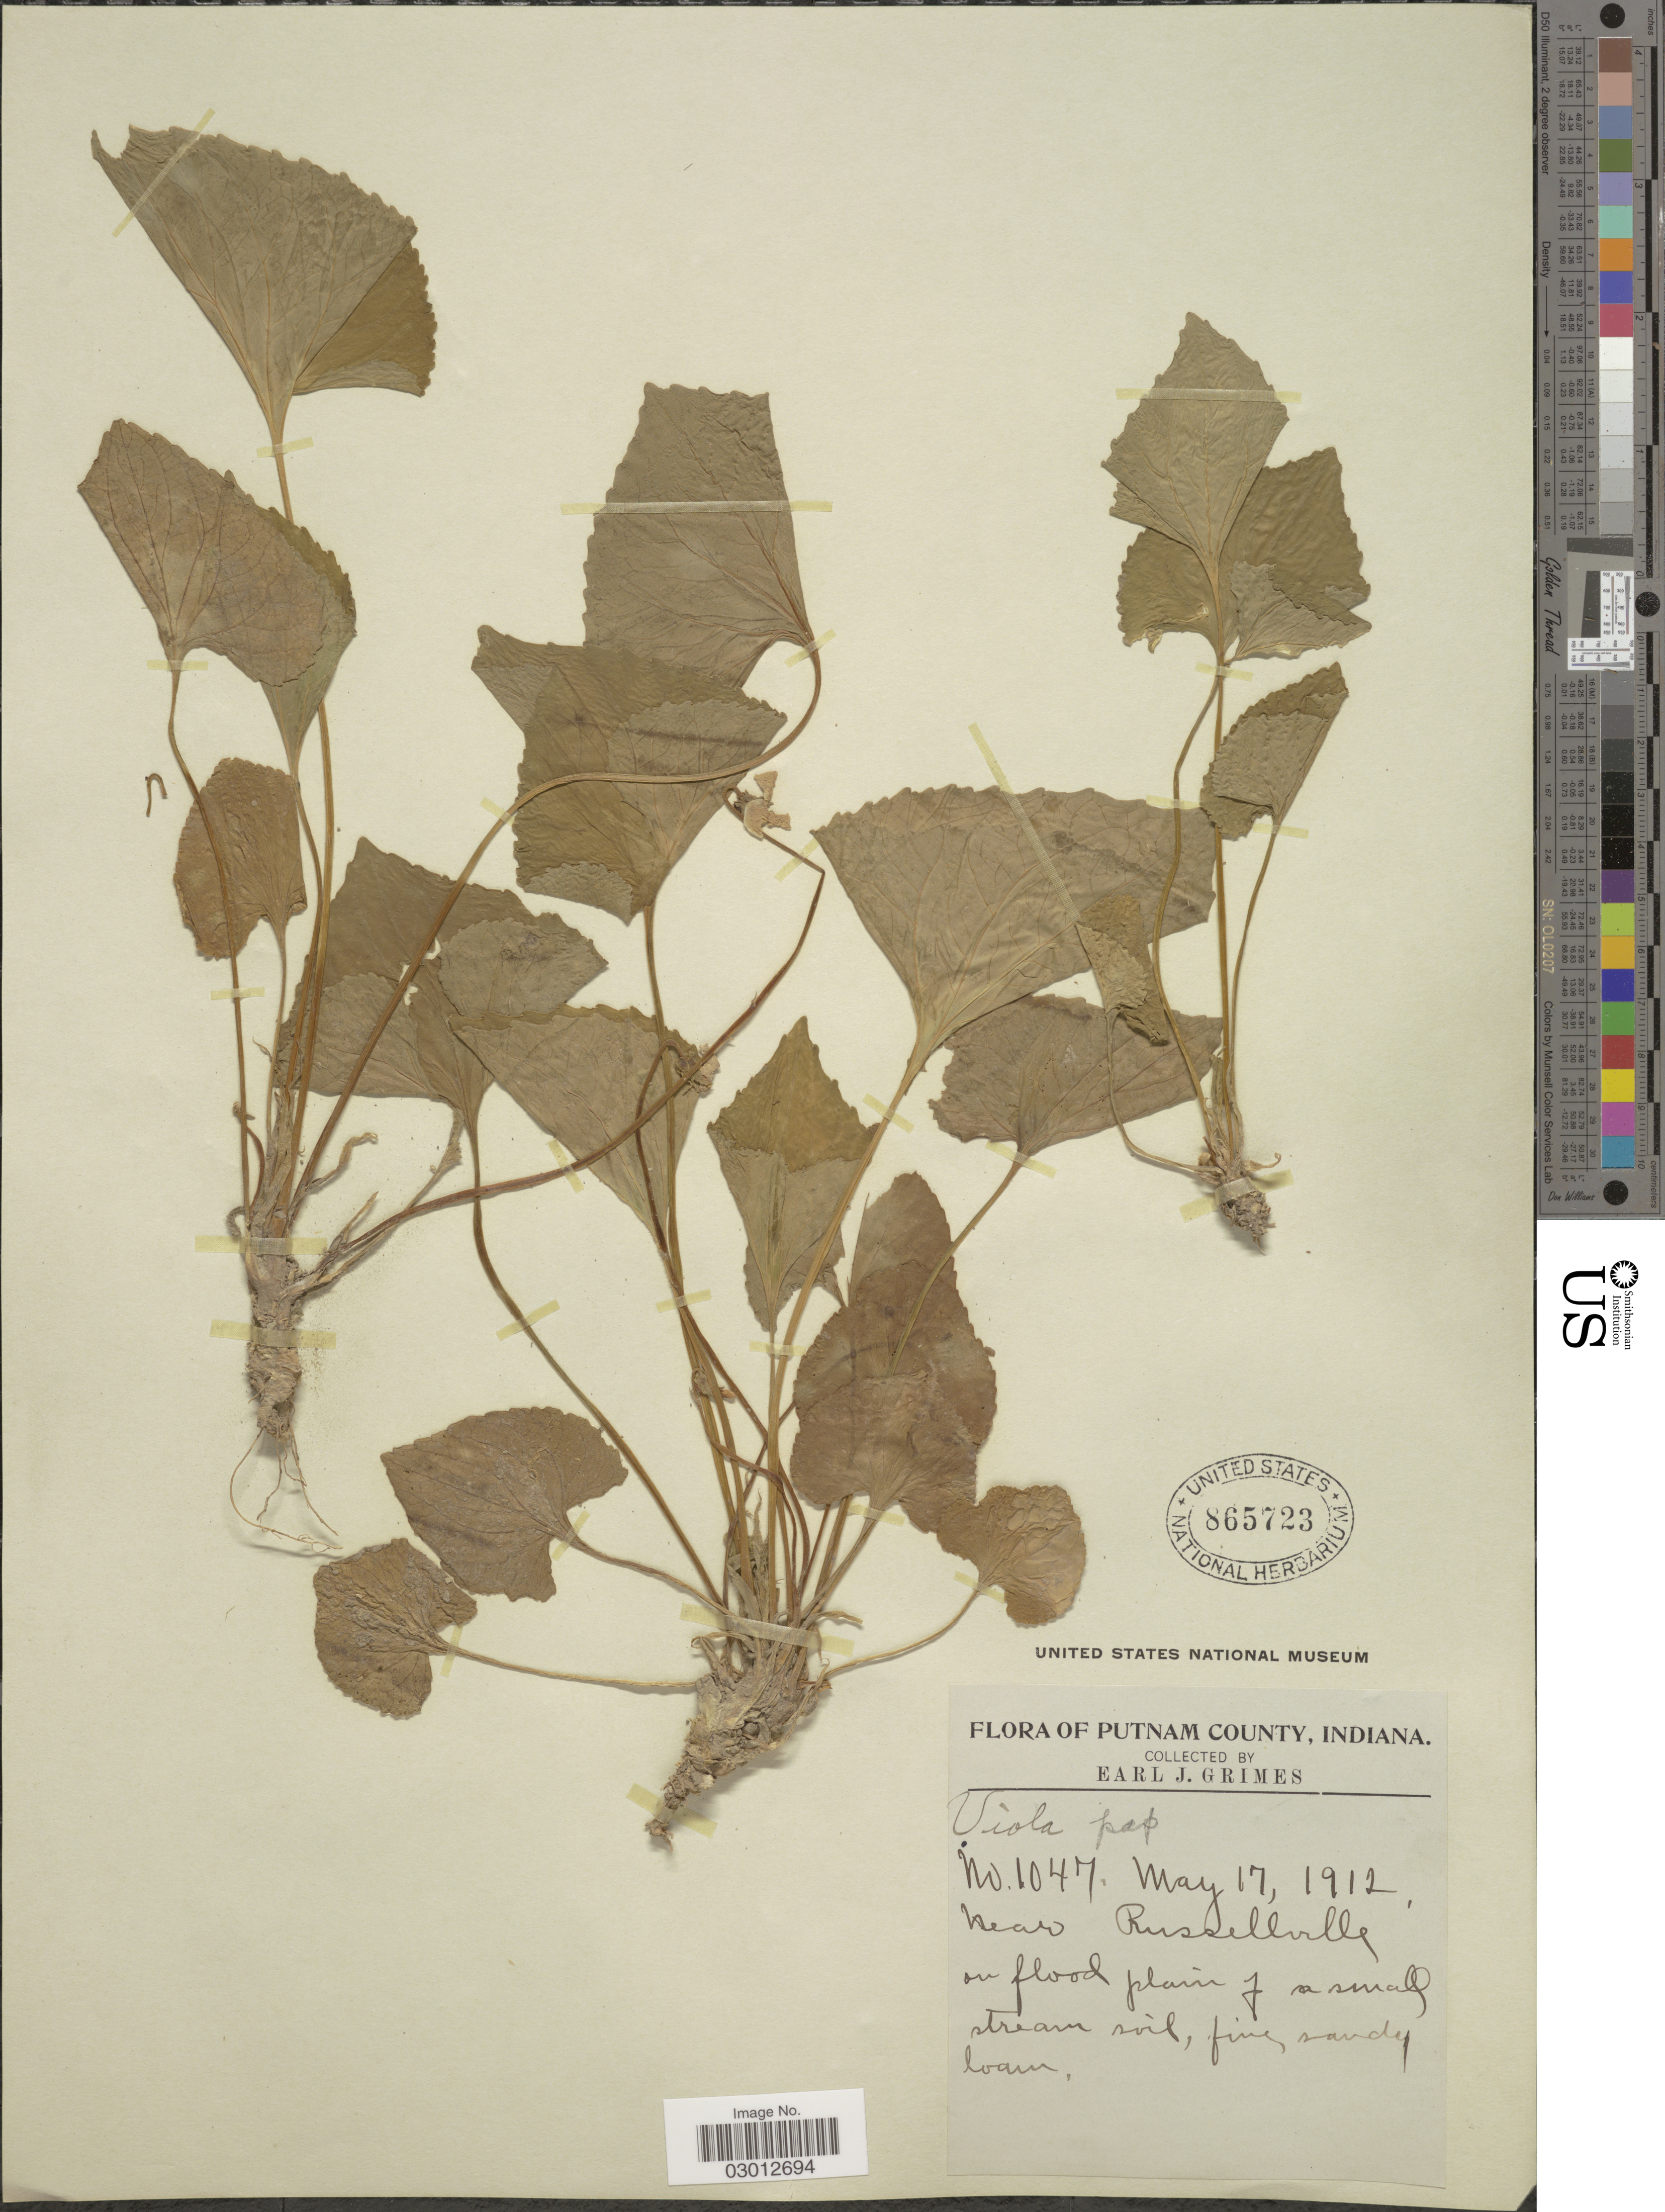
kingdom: Plantae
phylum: Tracheophyta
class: Magnoliopsida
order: Malpighiales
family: Violaceae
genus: Viola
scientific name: Viola papilionacea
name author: Pursh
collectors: E. J. Grimes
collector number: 1047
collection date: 1912-05-17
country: United States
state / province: Indiana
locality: Putnam County, near Russellville on flood plain of a small stream soil, fine sandy loam.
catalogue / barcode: US 865723